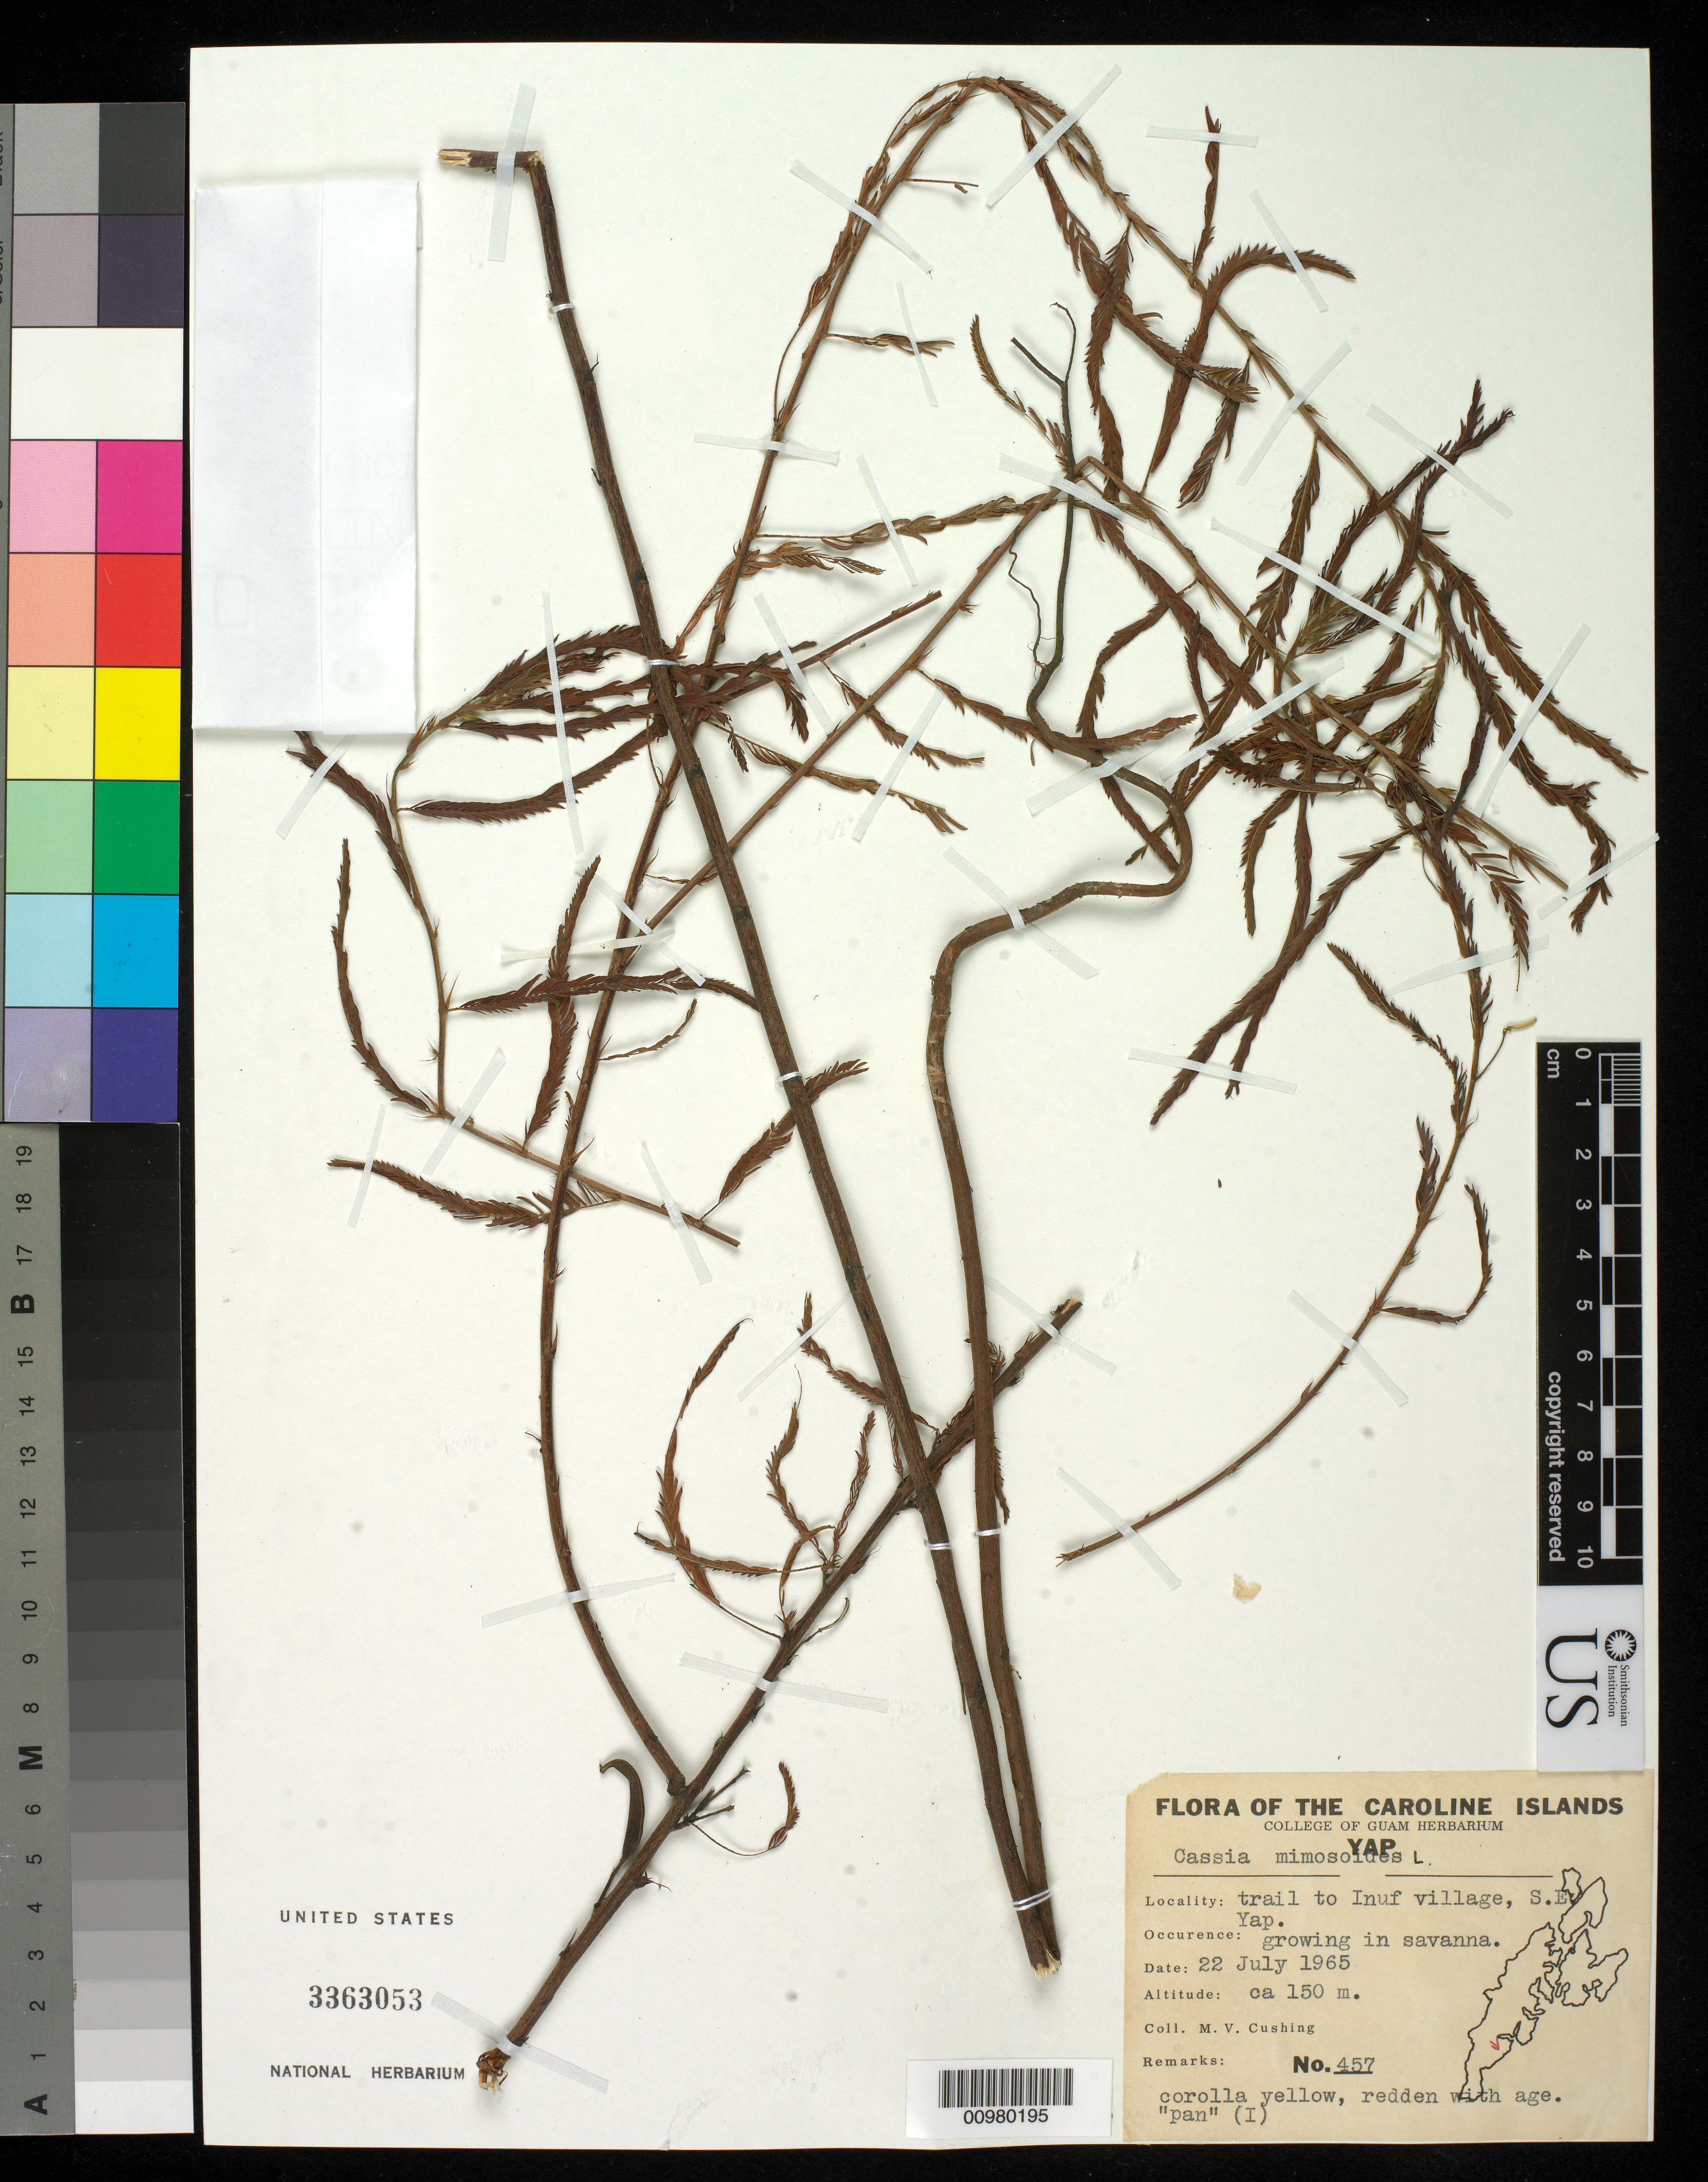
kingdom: Plantae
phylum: Tracheophyta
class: Magnoliopsida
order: Fabales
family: Fabaceae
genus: Chamaecrista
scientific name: Chamaecrista mimosoides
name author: (L.) Greene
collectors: M. V. Cushing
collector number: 457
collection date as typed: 22 Jul 1965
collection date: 1965-07-22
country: Micronesia, Federated States of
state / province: Yap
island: Yap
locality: trail to Inuf village, SE Yap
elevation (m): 150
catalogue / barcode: US 3363053